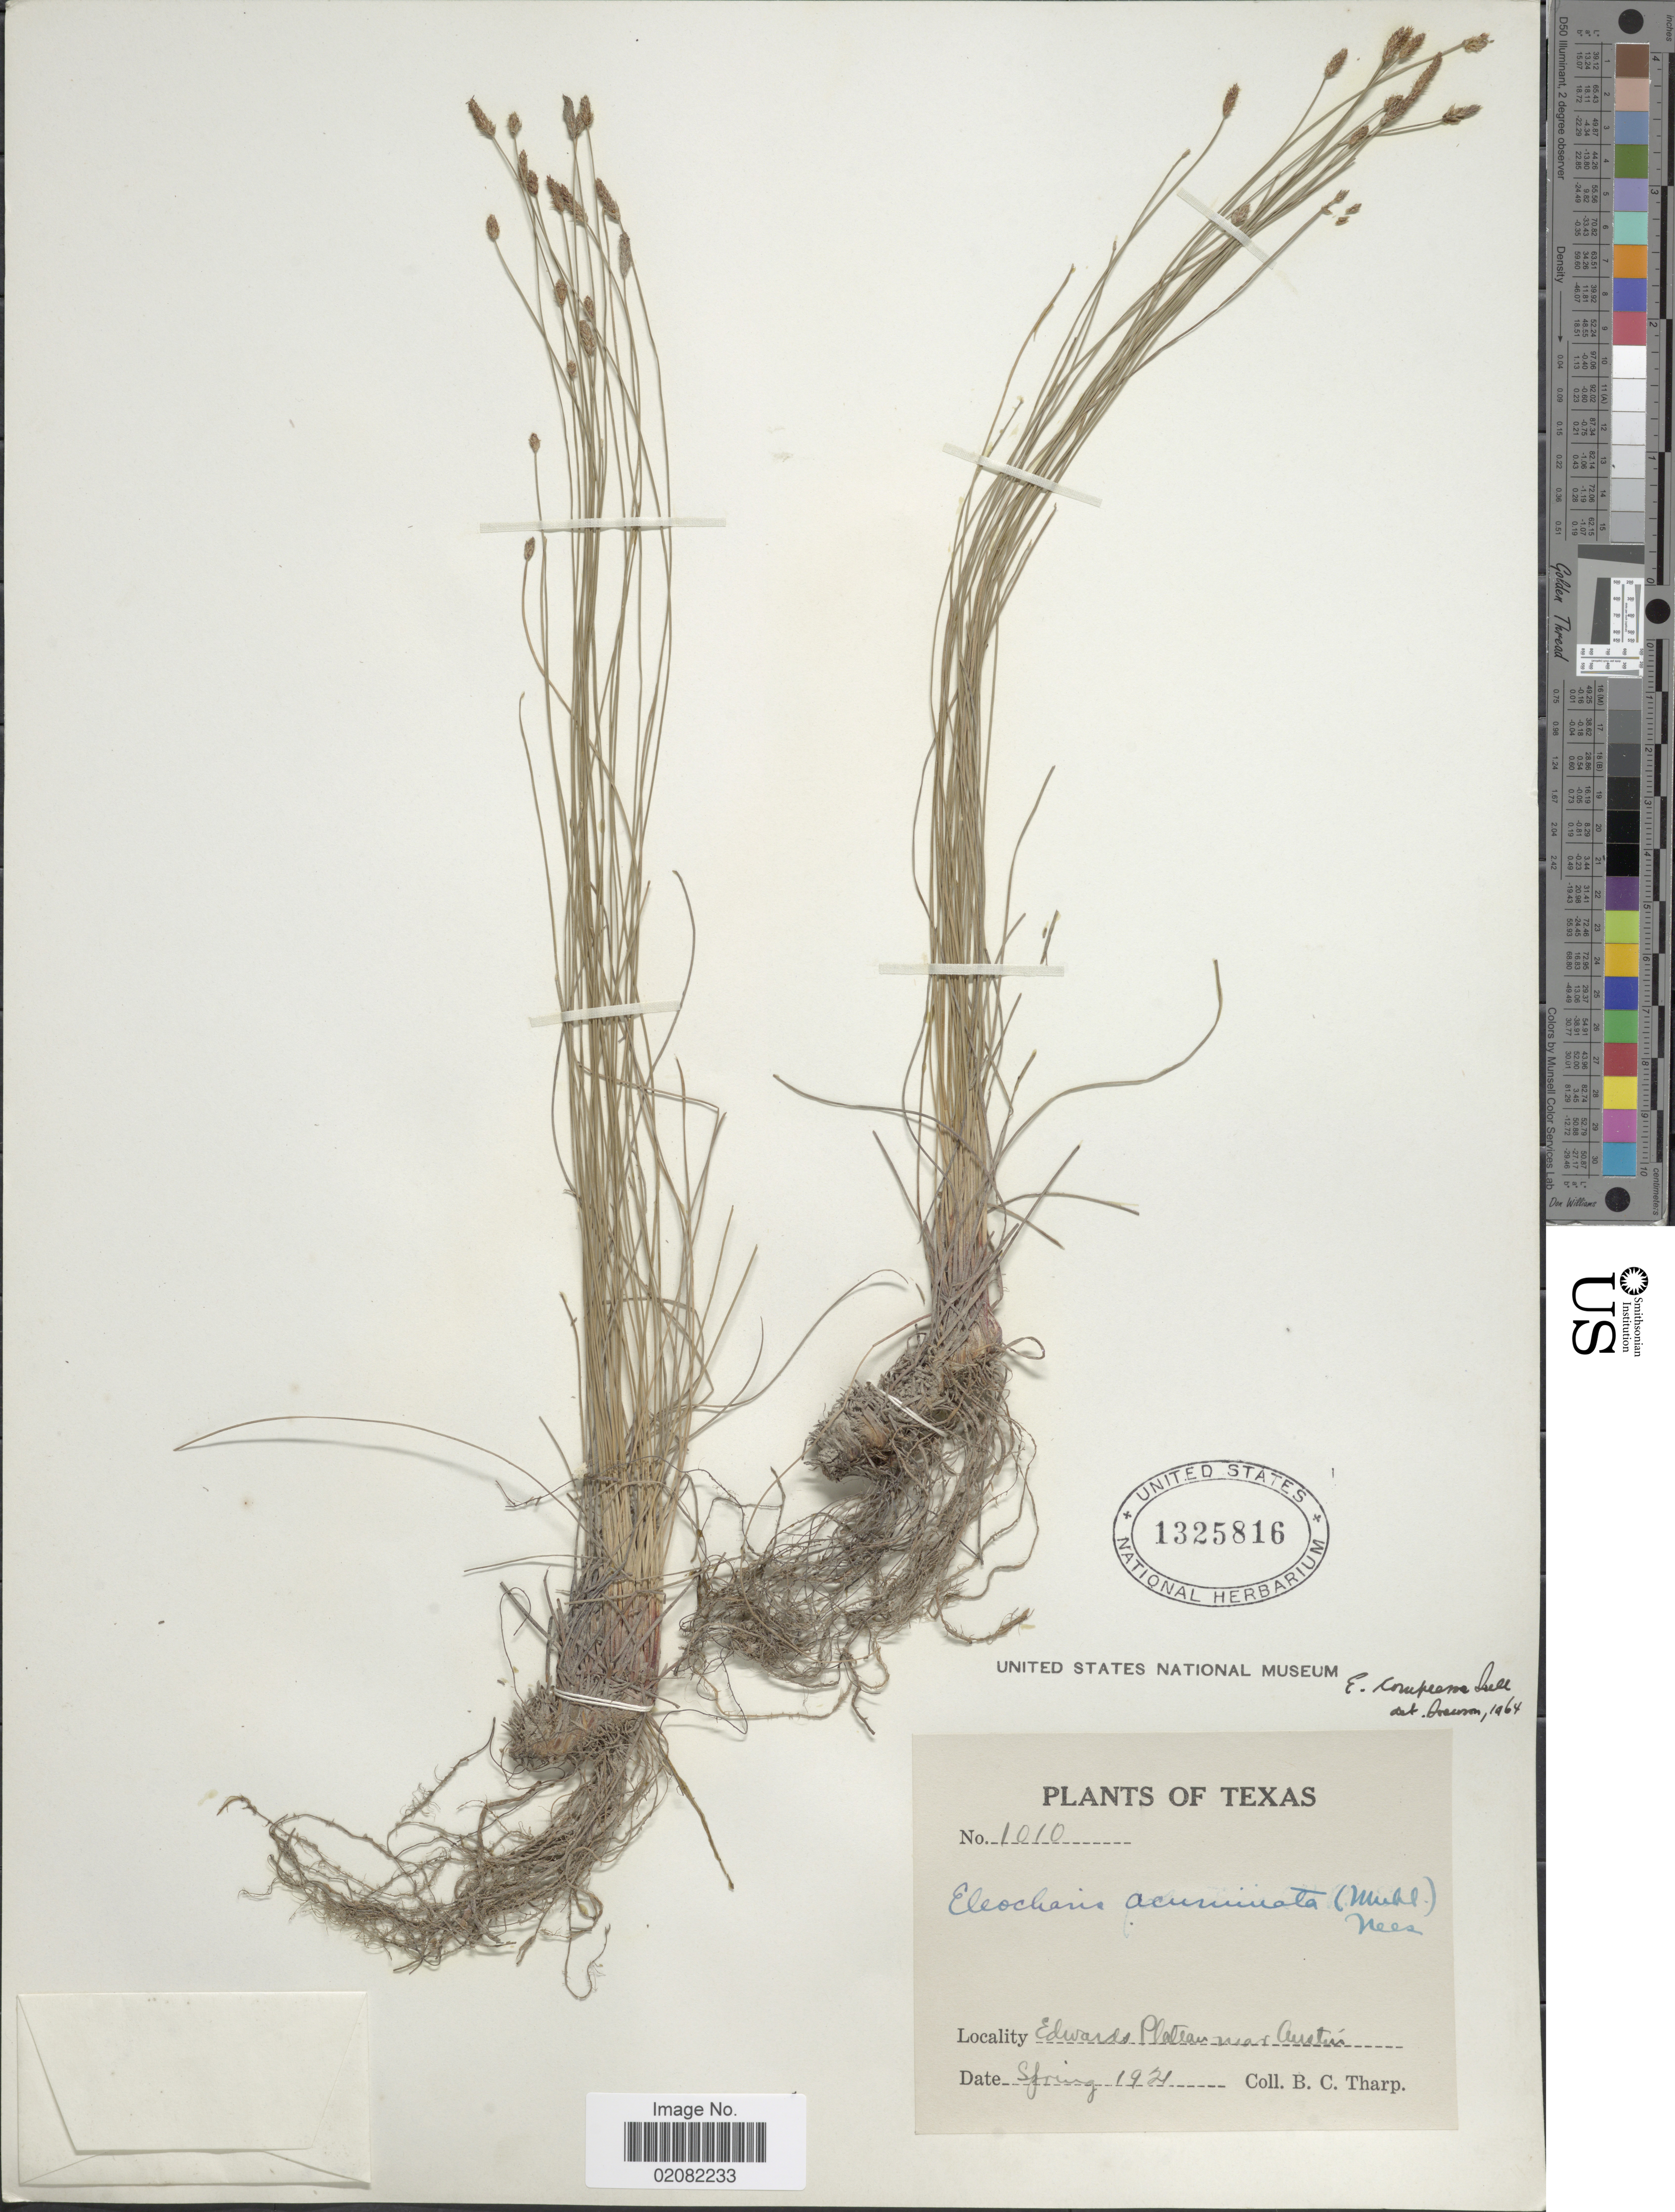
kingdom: Plantae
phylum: Tracheophyta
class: Liliopsida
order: Poales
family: Cyperaceae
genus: Eleocharis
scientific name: Eleocharis compressa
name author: Sull.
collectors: B. C. Tharp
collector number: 1010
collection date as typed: Spring 1921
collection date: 1921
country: United States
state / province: Texas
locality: Edwards Plateau near Austin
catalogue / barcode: US 1325816